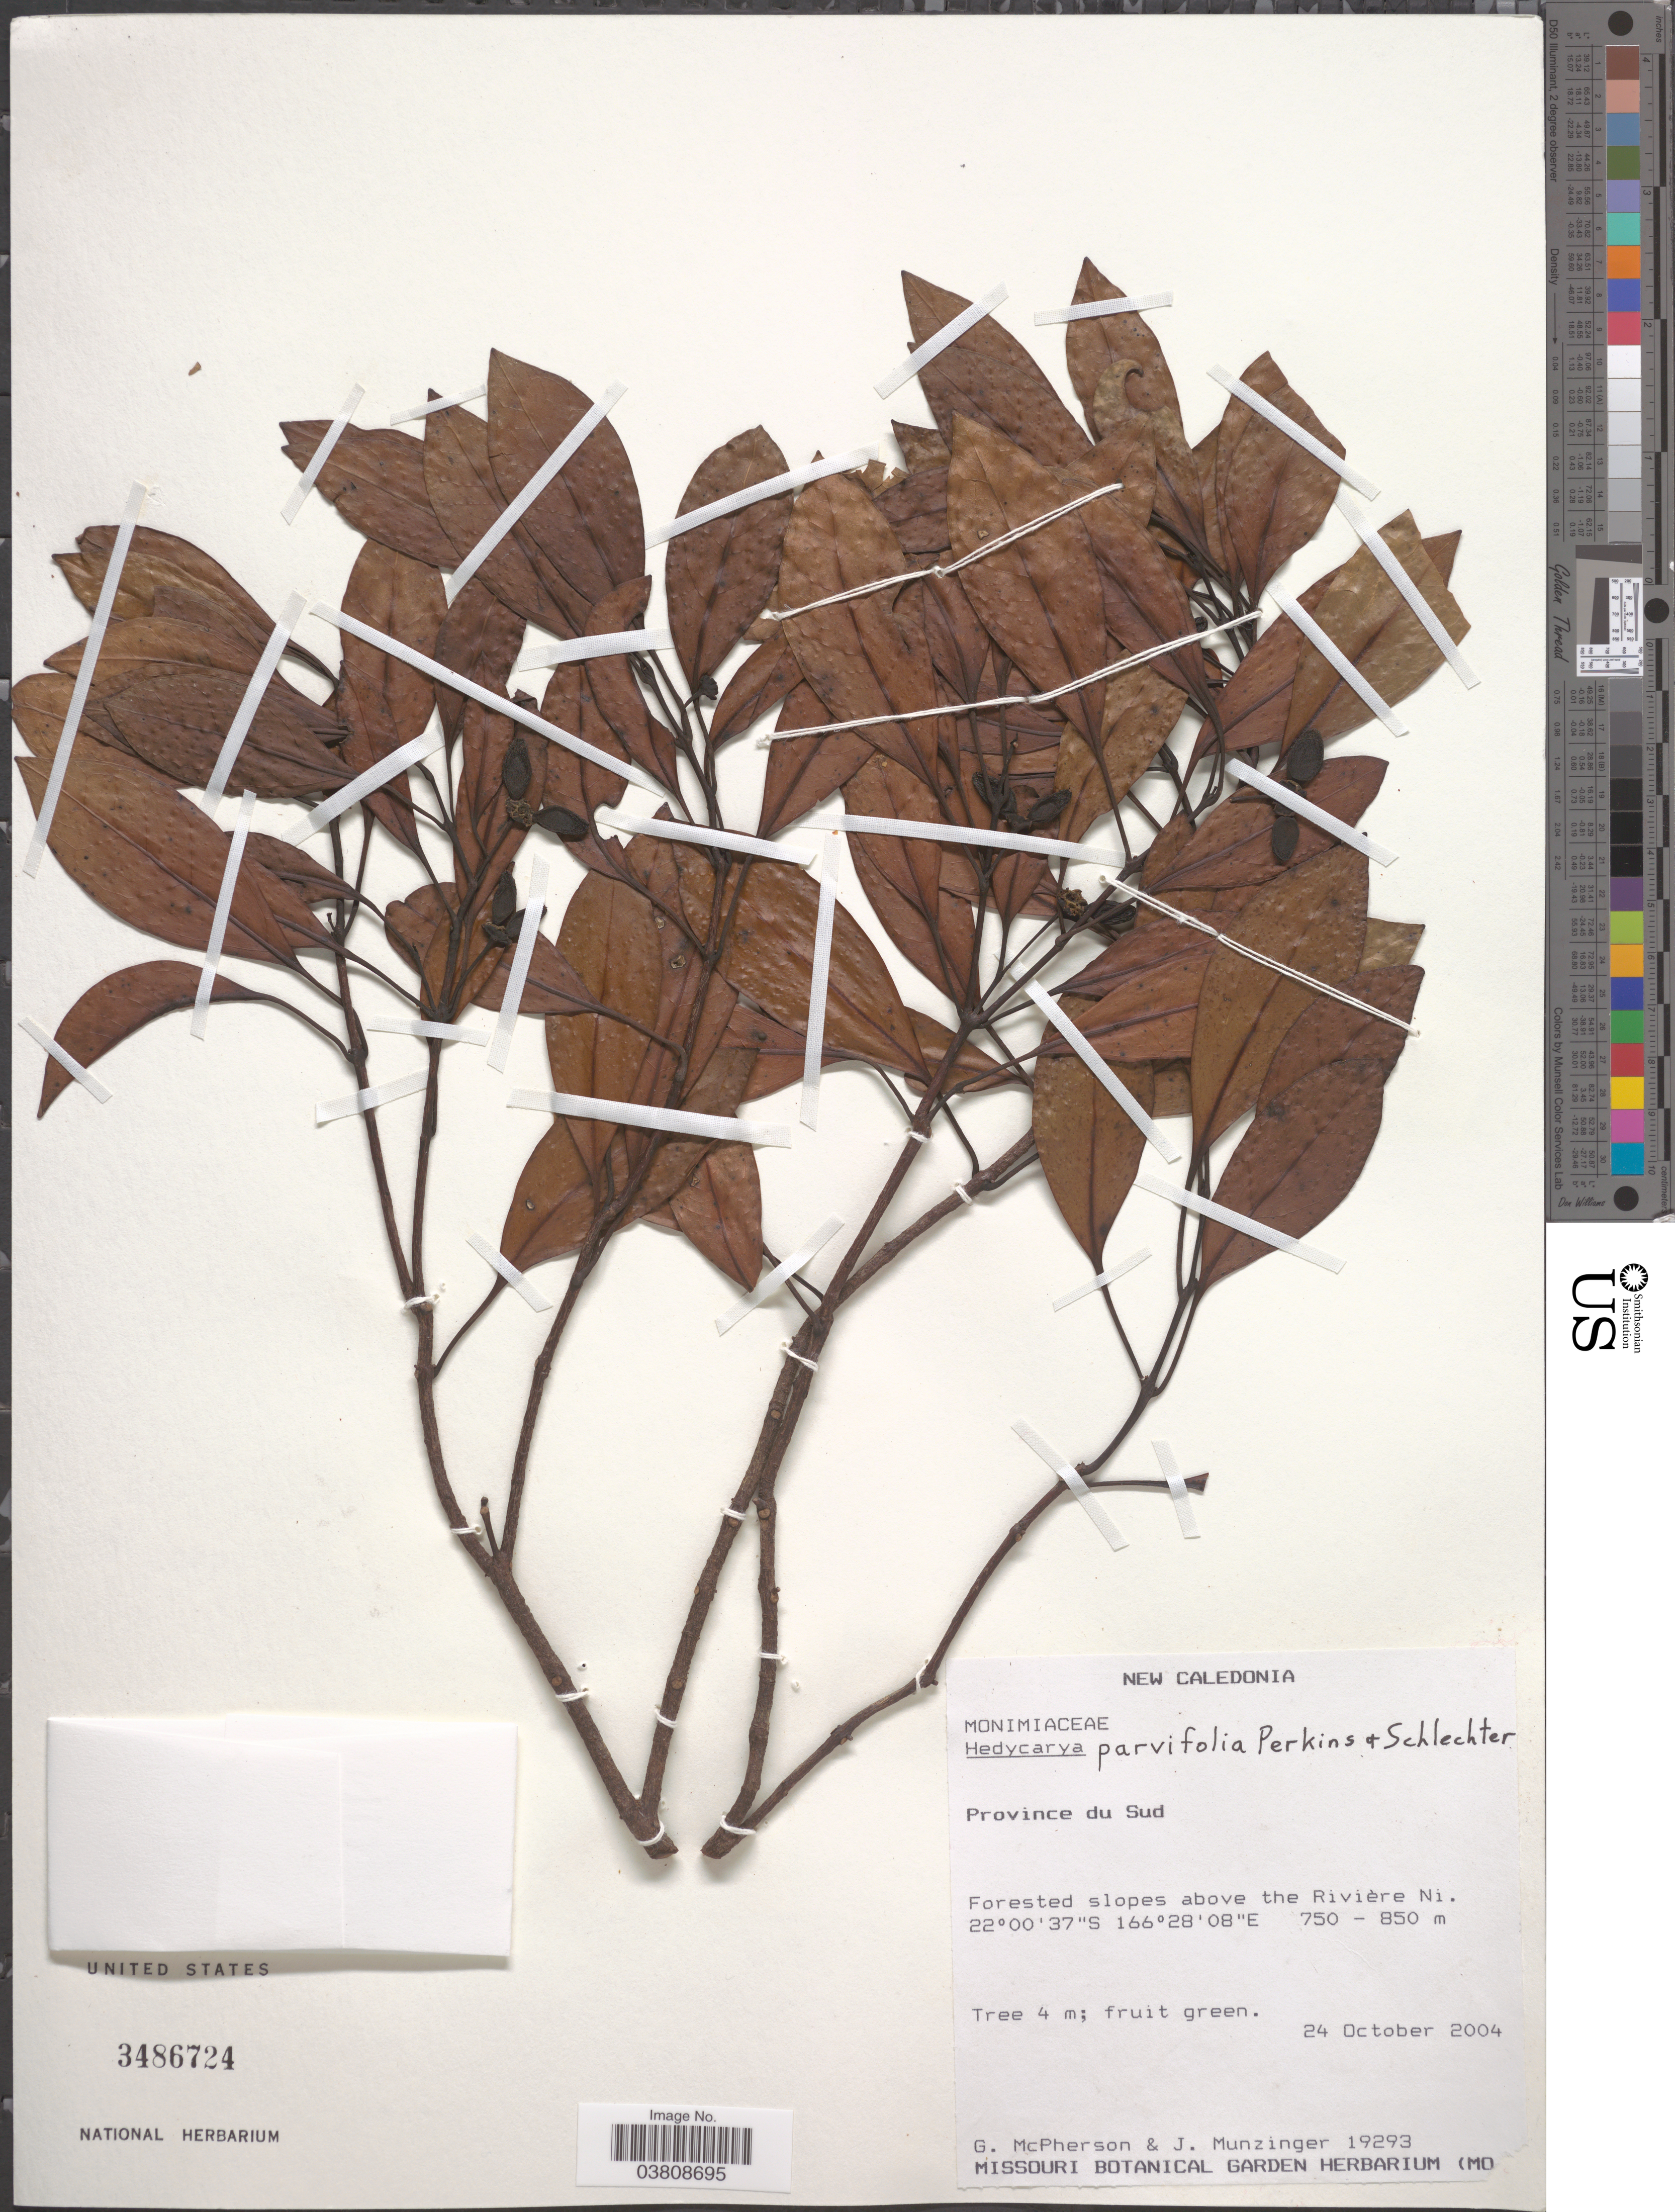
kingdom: Plantae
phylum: Tracheophyta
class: Magnoliopsida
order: Laurales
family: Monimiaceae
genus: Hedycarya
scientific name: Hedycarya parvifolia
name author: G. Perkins & Schltr.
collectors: G. McPherson & J. K. Munzinger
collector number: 19293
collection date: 2004-10-24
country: New Caledonia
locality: Province du Sud. Forested slopes above the Rivière Ni.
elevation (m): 750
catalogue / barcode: US 3486724